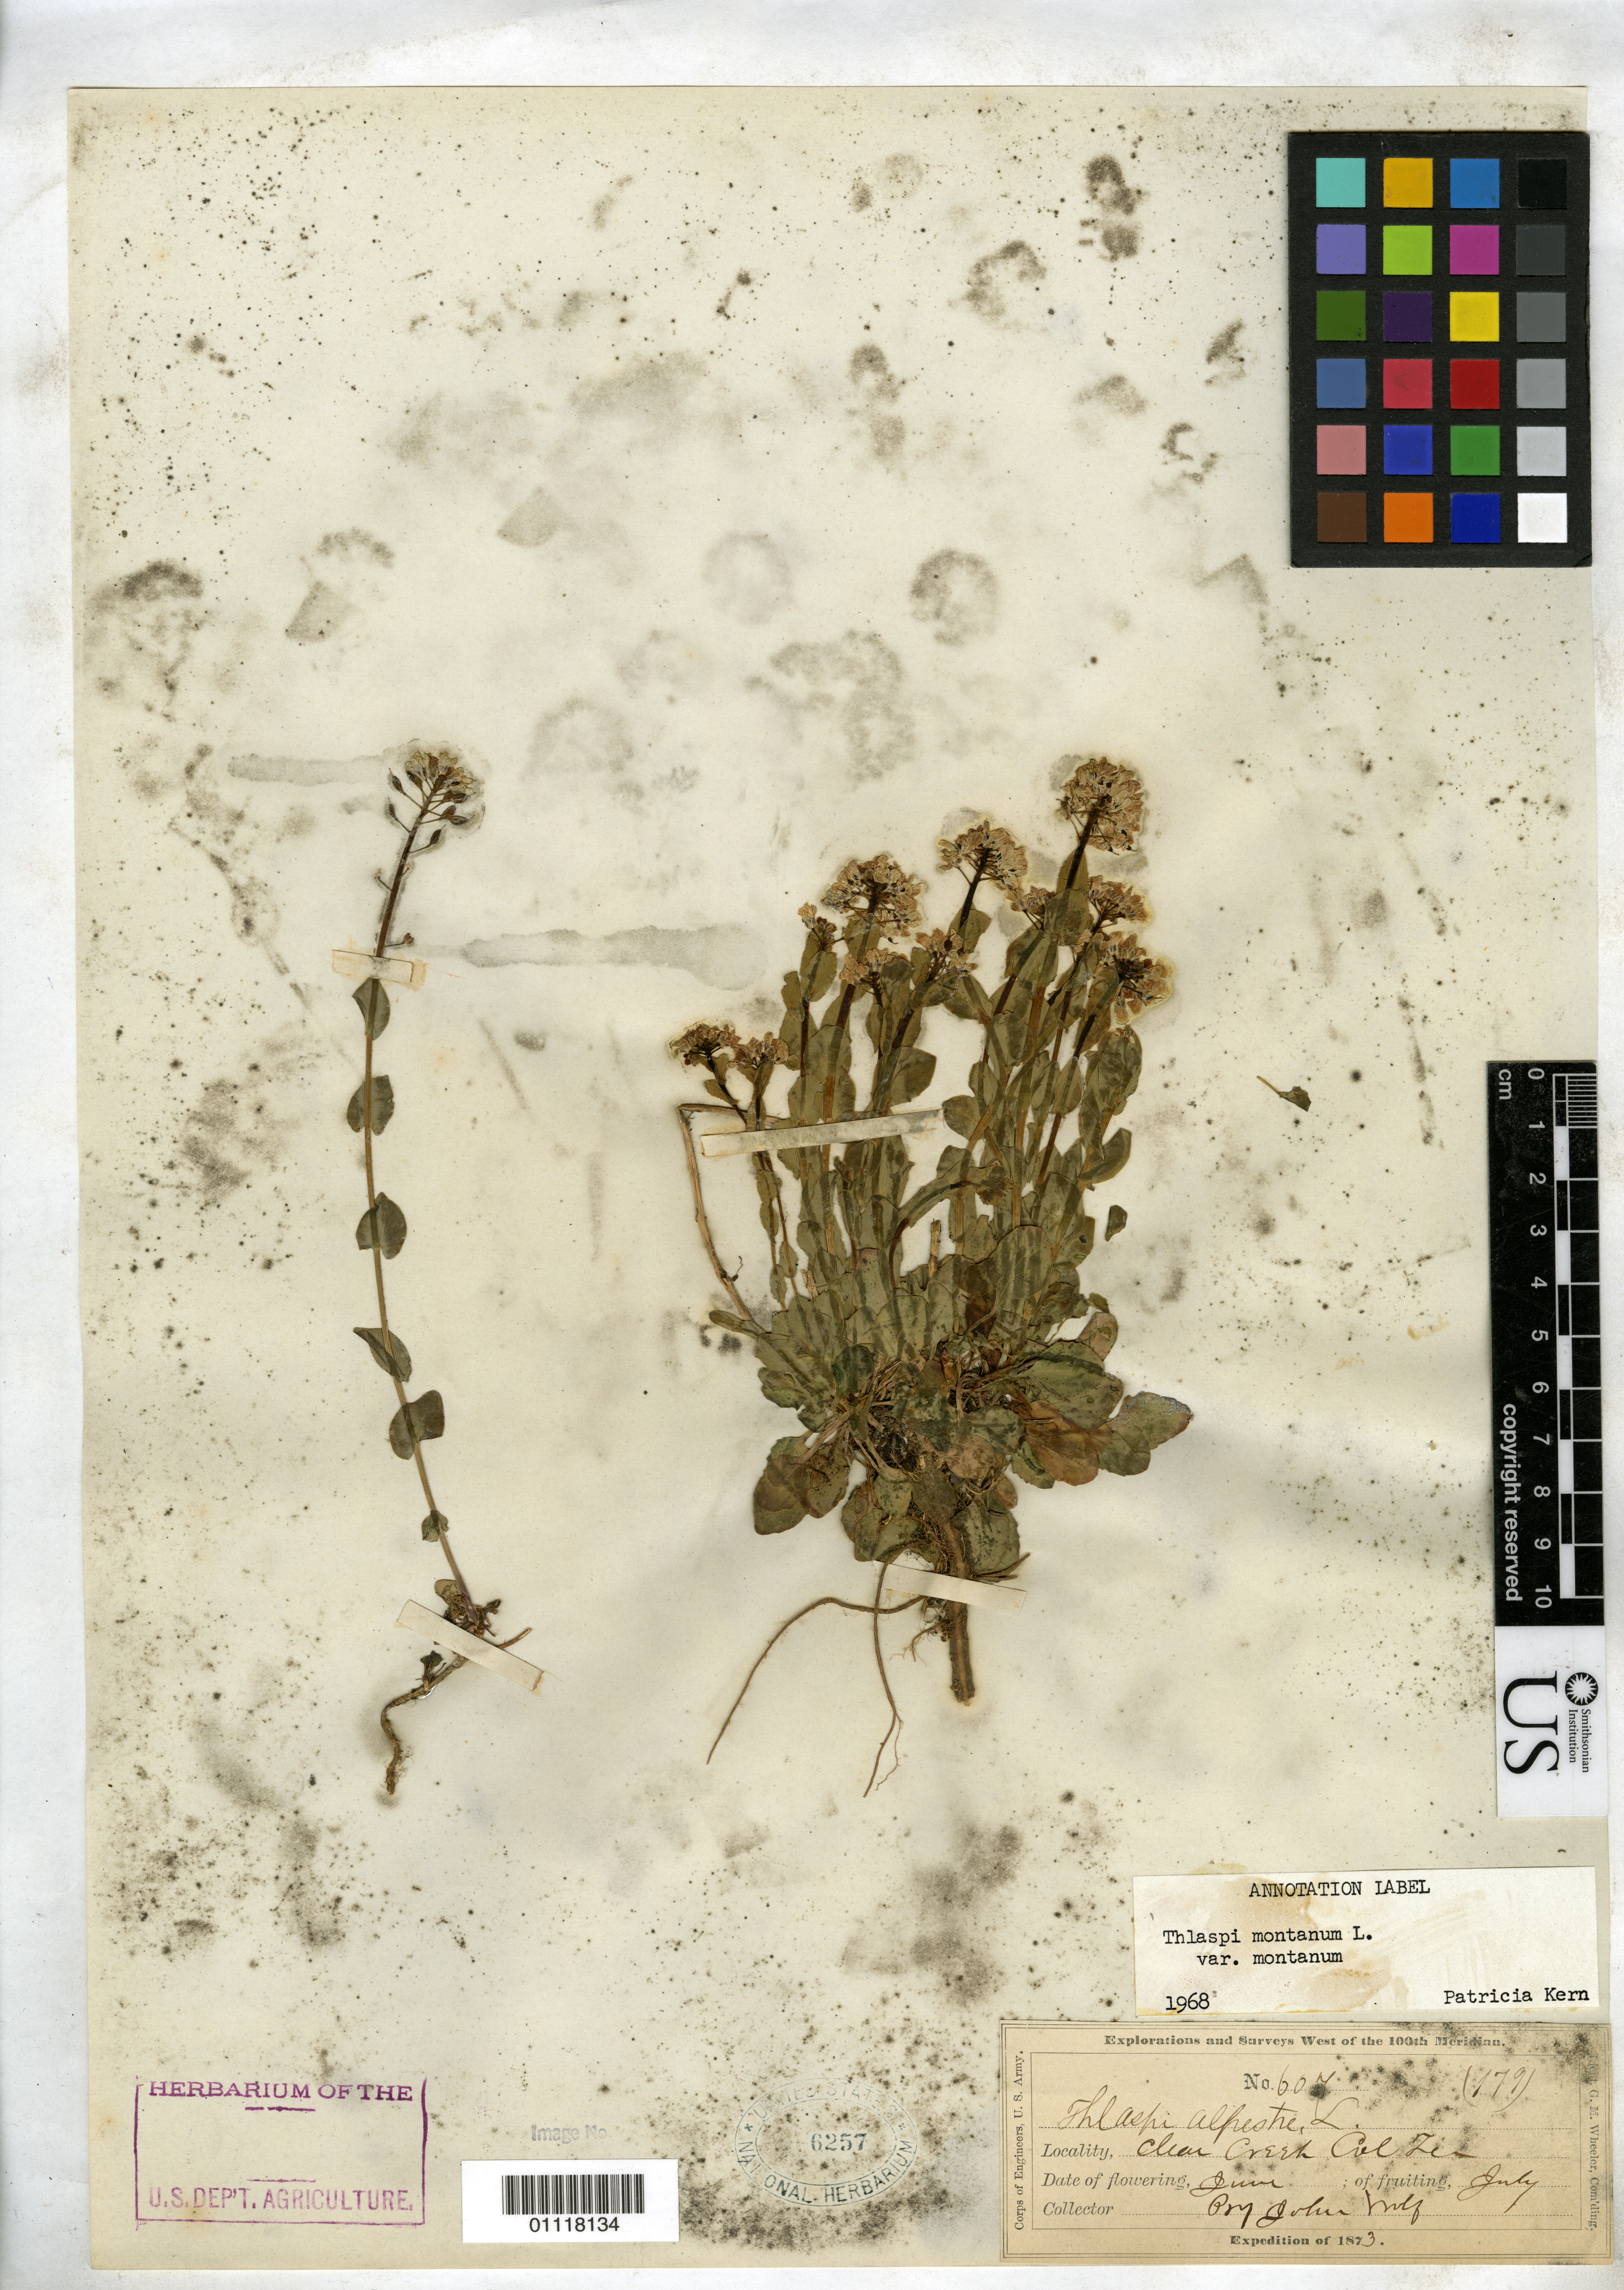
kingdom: Plantae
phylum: Tracheophyta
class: Magnoliopsida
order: Brassicales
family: Brassicaceae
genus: Thlaspi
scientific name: Thlaspi montanum var. montanum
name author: L.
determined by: Kern, P. M.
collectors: J. Wolf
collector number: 607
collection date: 1873-06/1873-07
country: United States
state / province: Colorado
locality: Clean Creek, Col Ter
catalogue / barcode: US 6257